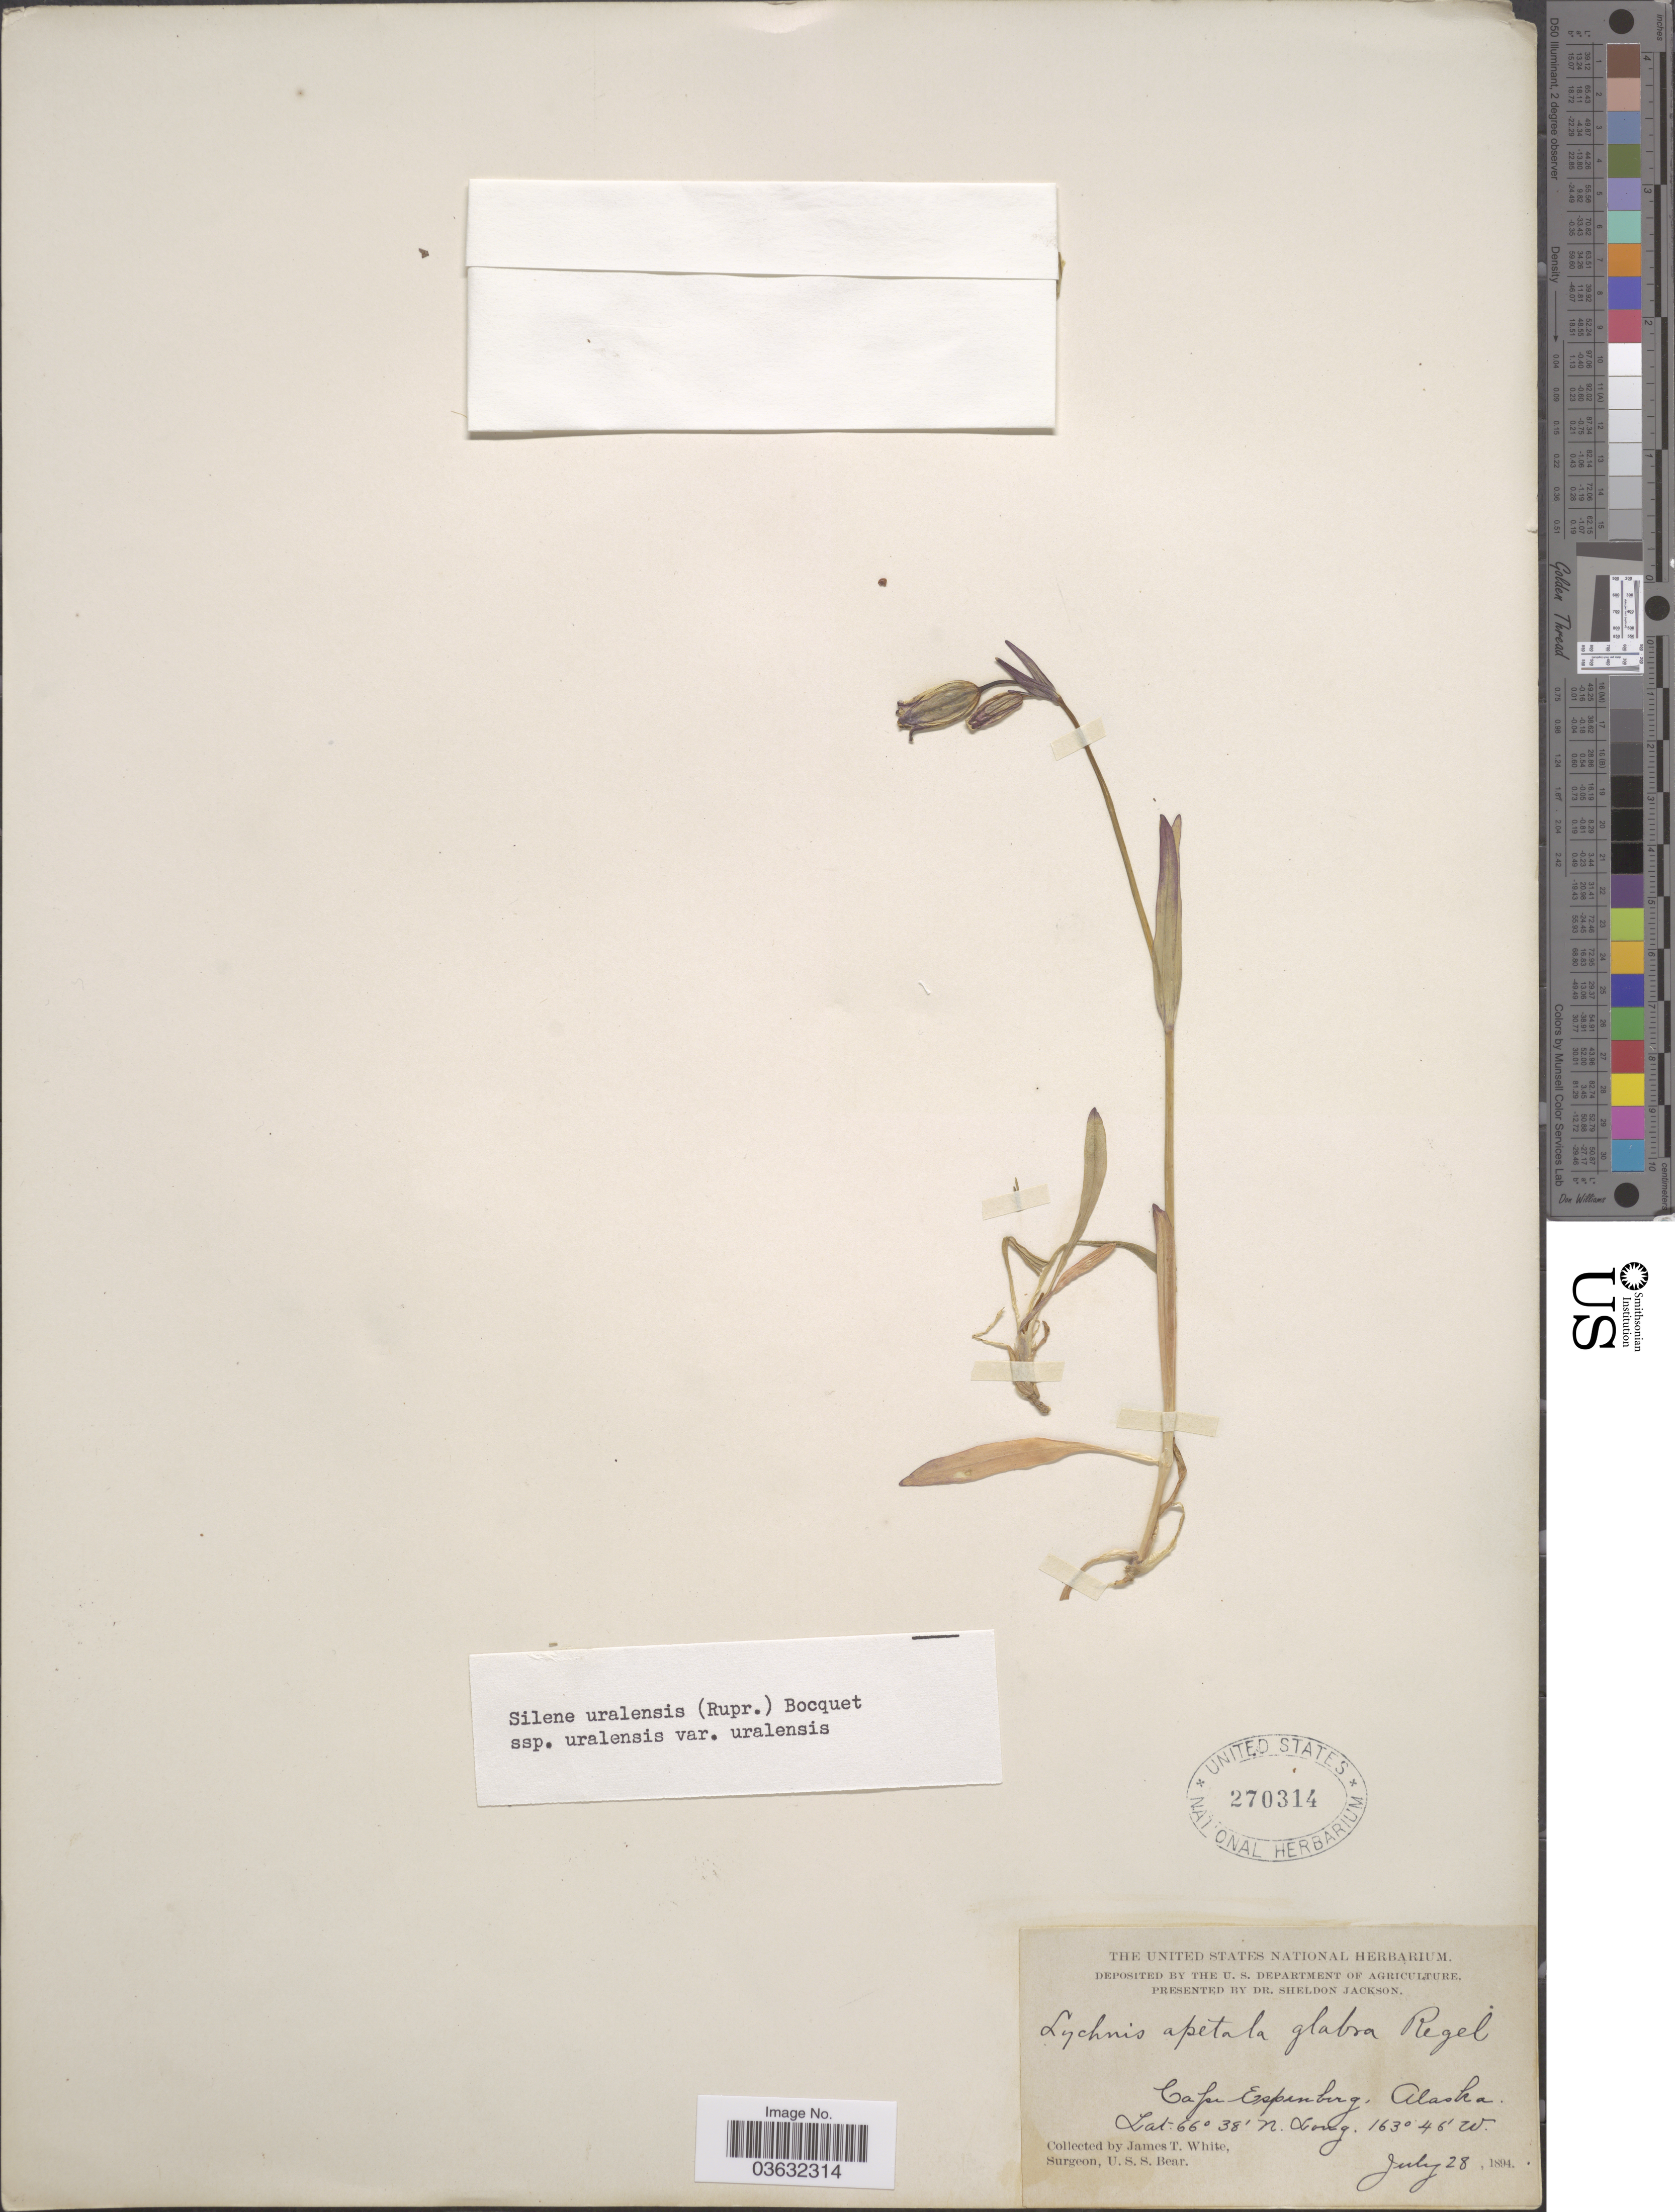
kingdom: Plantae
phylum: Tracheophyta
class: Magnoliopsida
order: Caryophyllales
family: Caryophyllaceae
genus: Silene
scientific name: Silene uralensis subsp. uralensis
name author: (Rupr.) Bocquet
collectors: J. T. White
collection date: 1894-07-28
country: United States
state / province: Alaska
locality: Cape Espenberg.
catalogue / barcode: US 270314